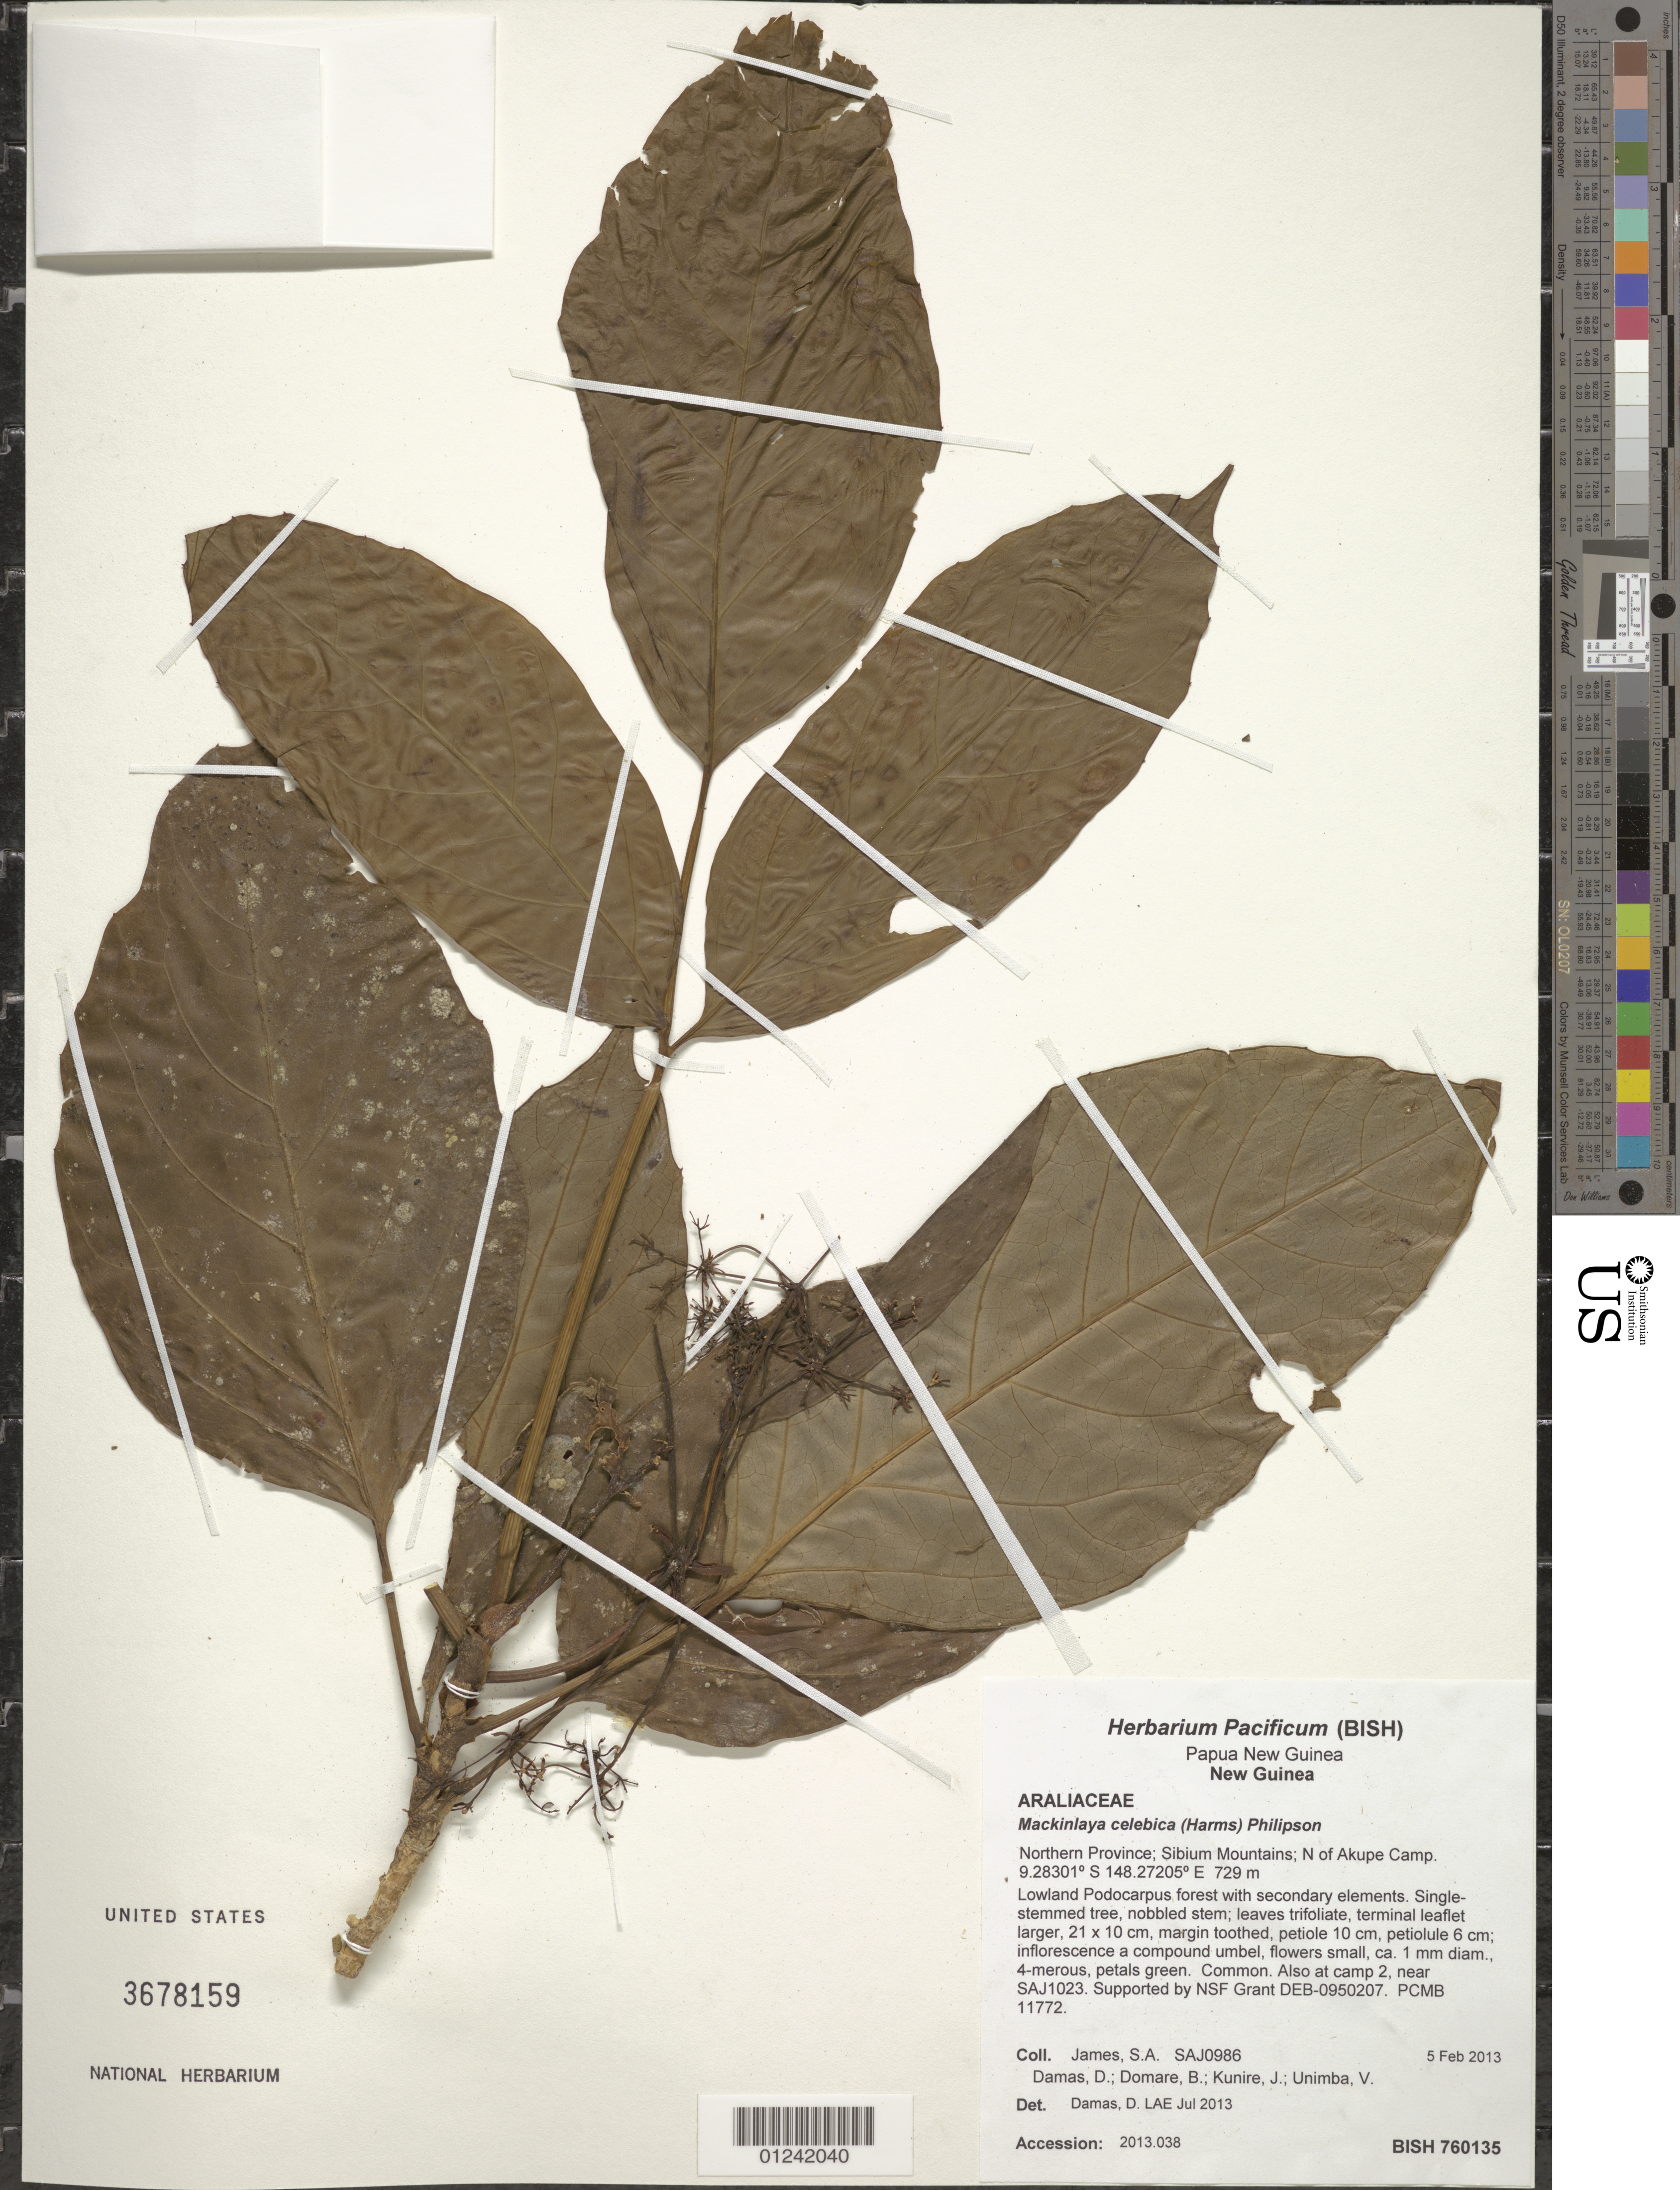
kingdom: Plantae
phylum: Tracheophyta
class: Magnoliopsida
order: Apiales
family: Apiaceae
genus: Mackinlaya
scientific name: Mackinlaya celebica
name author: (Harms) Philipson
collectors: S. James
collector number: SAJ0986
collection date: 2013-02-05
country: Papua New Guinea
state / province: Northern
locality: Sibium Mountains, N of Akupe Camp.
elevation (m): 729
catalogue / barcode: US 3678159